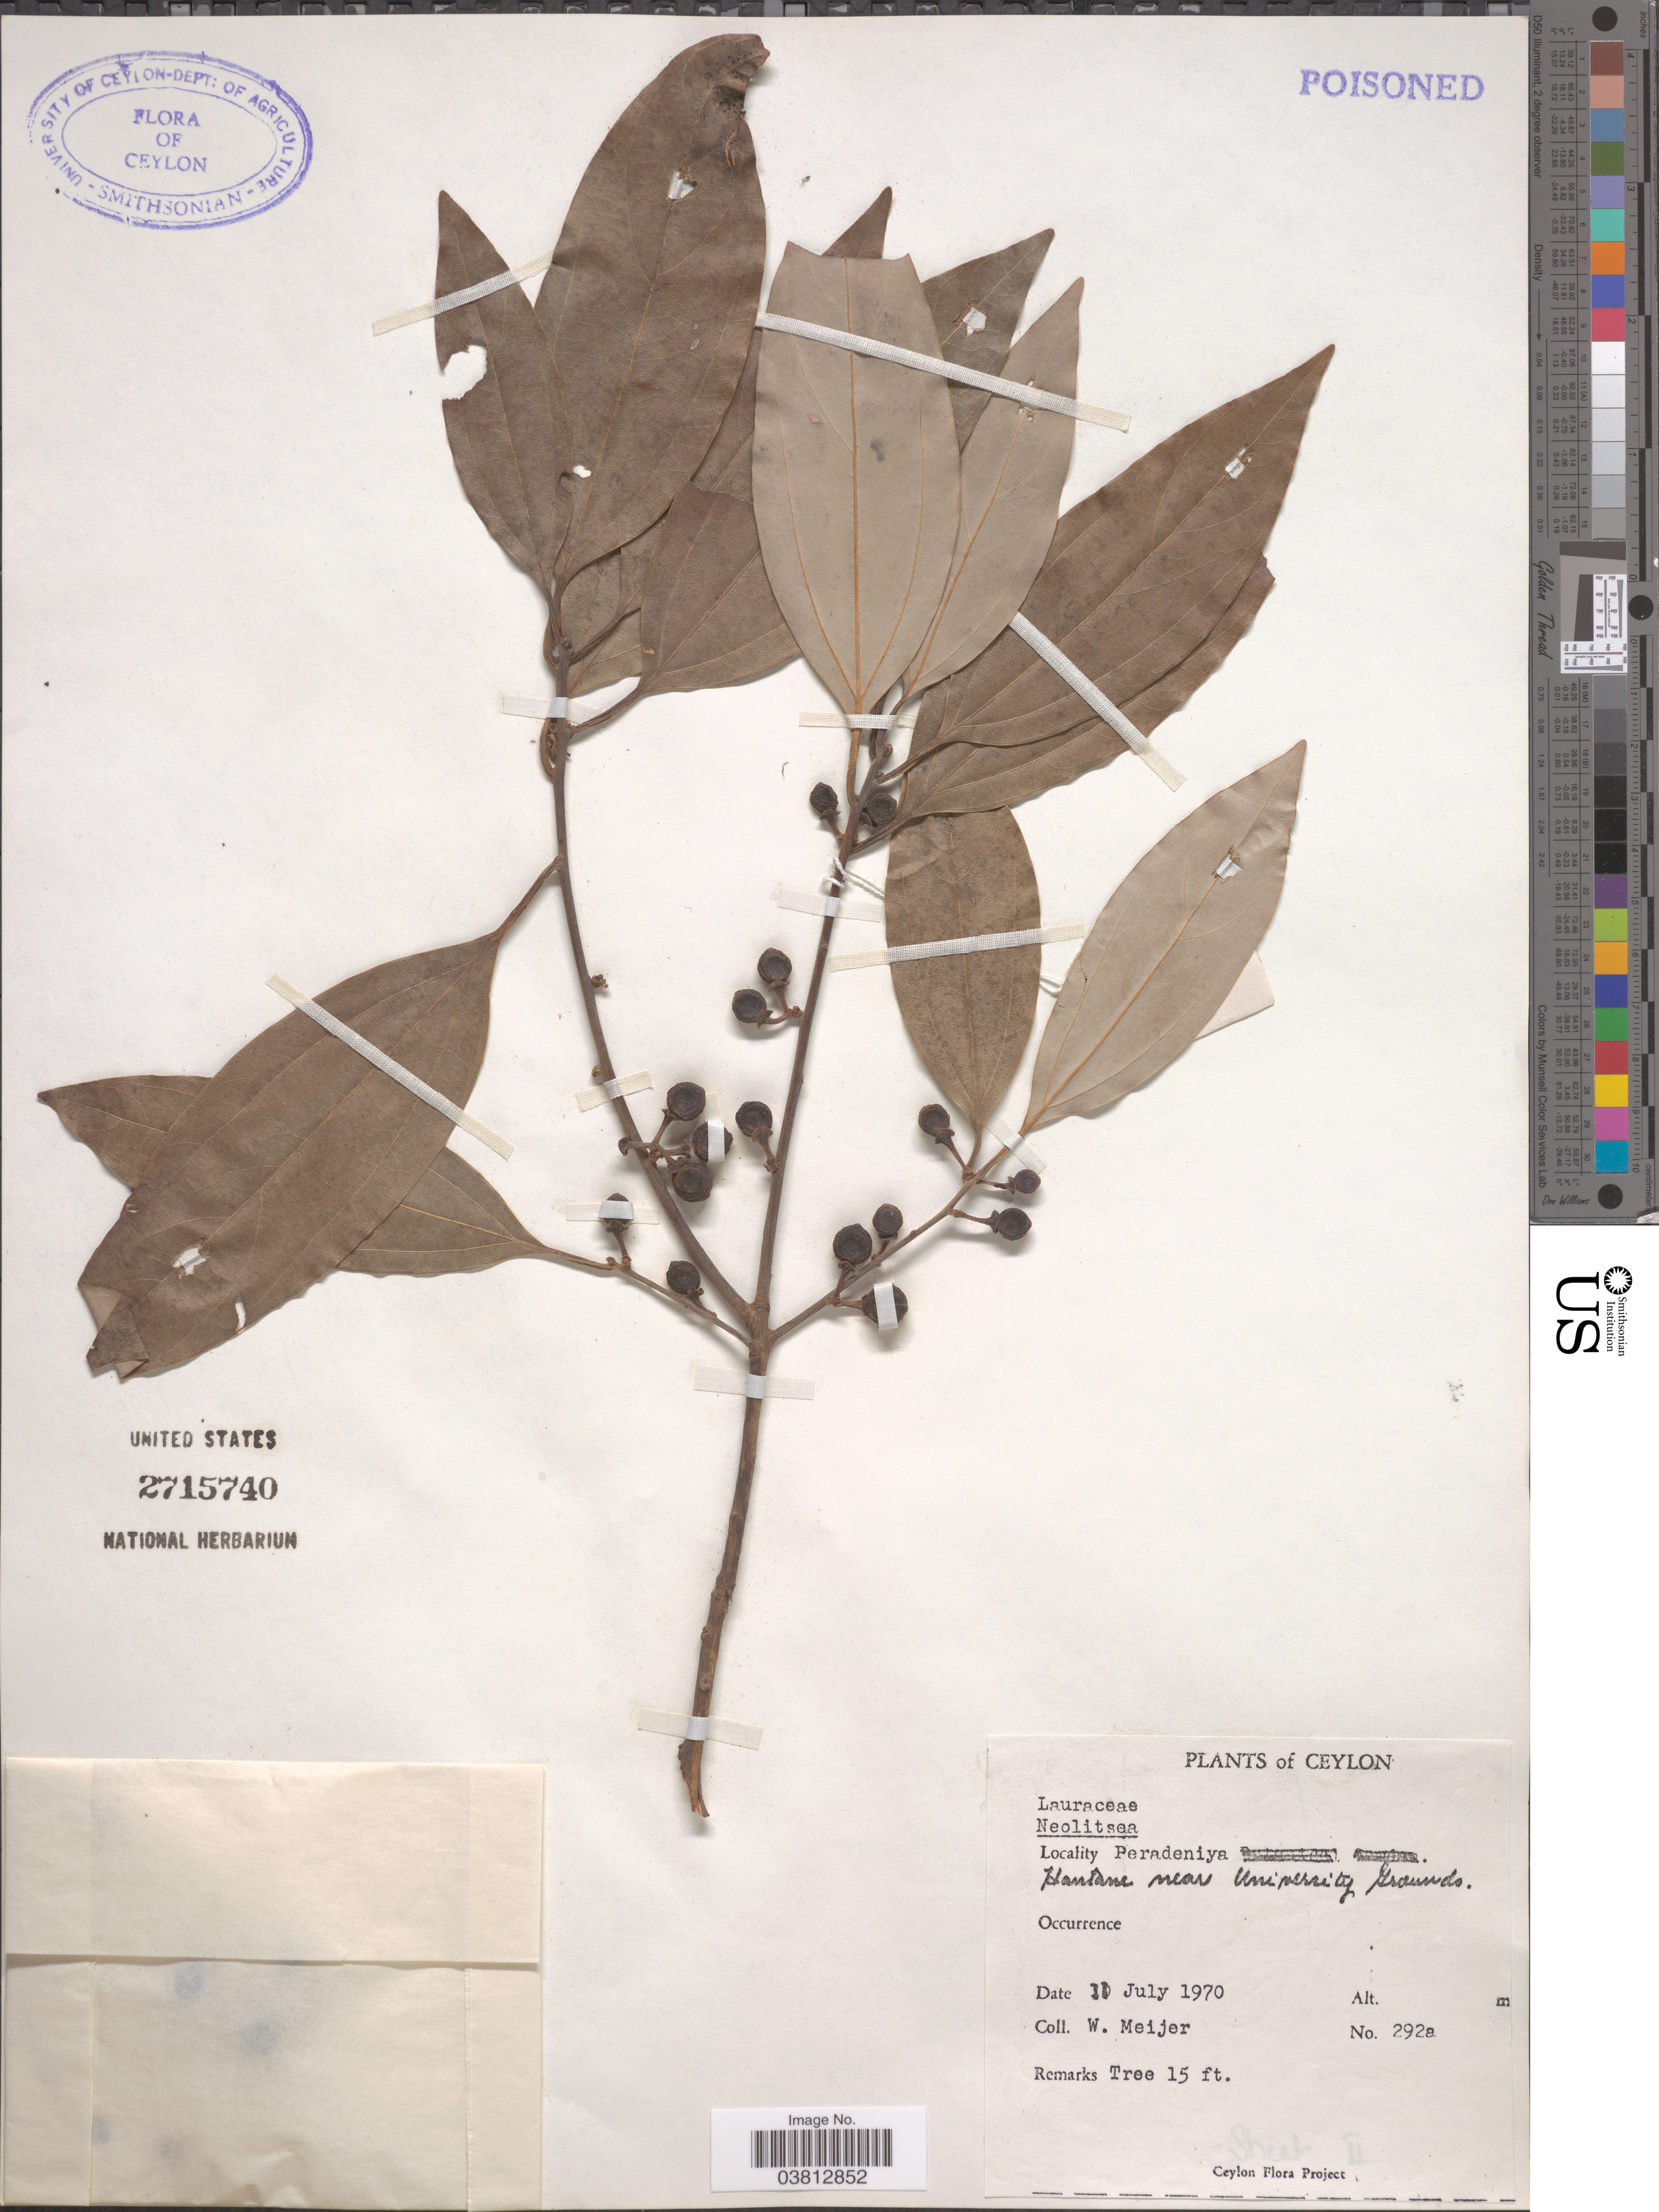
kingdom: Plantae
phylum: Tracheophyta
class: Magnoliopsida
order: Laurales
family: Lauraceae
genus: Neolitsea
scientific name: Neolitsea sp.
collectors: W. Meijer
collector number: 292a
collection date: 1970-07-11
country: Sri Lanka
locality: Ceylon. Peradeniya. Hantane near University Grounds.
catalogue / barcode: US 2715740